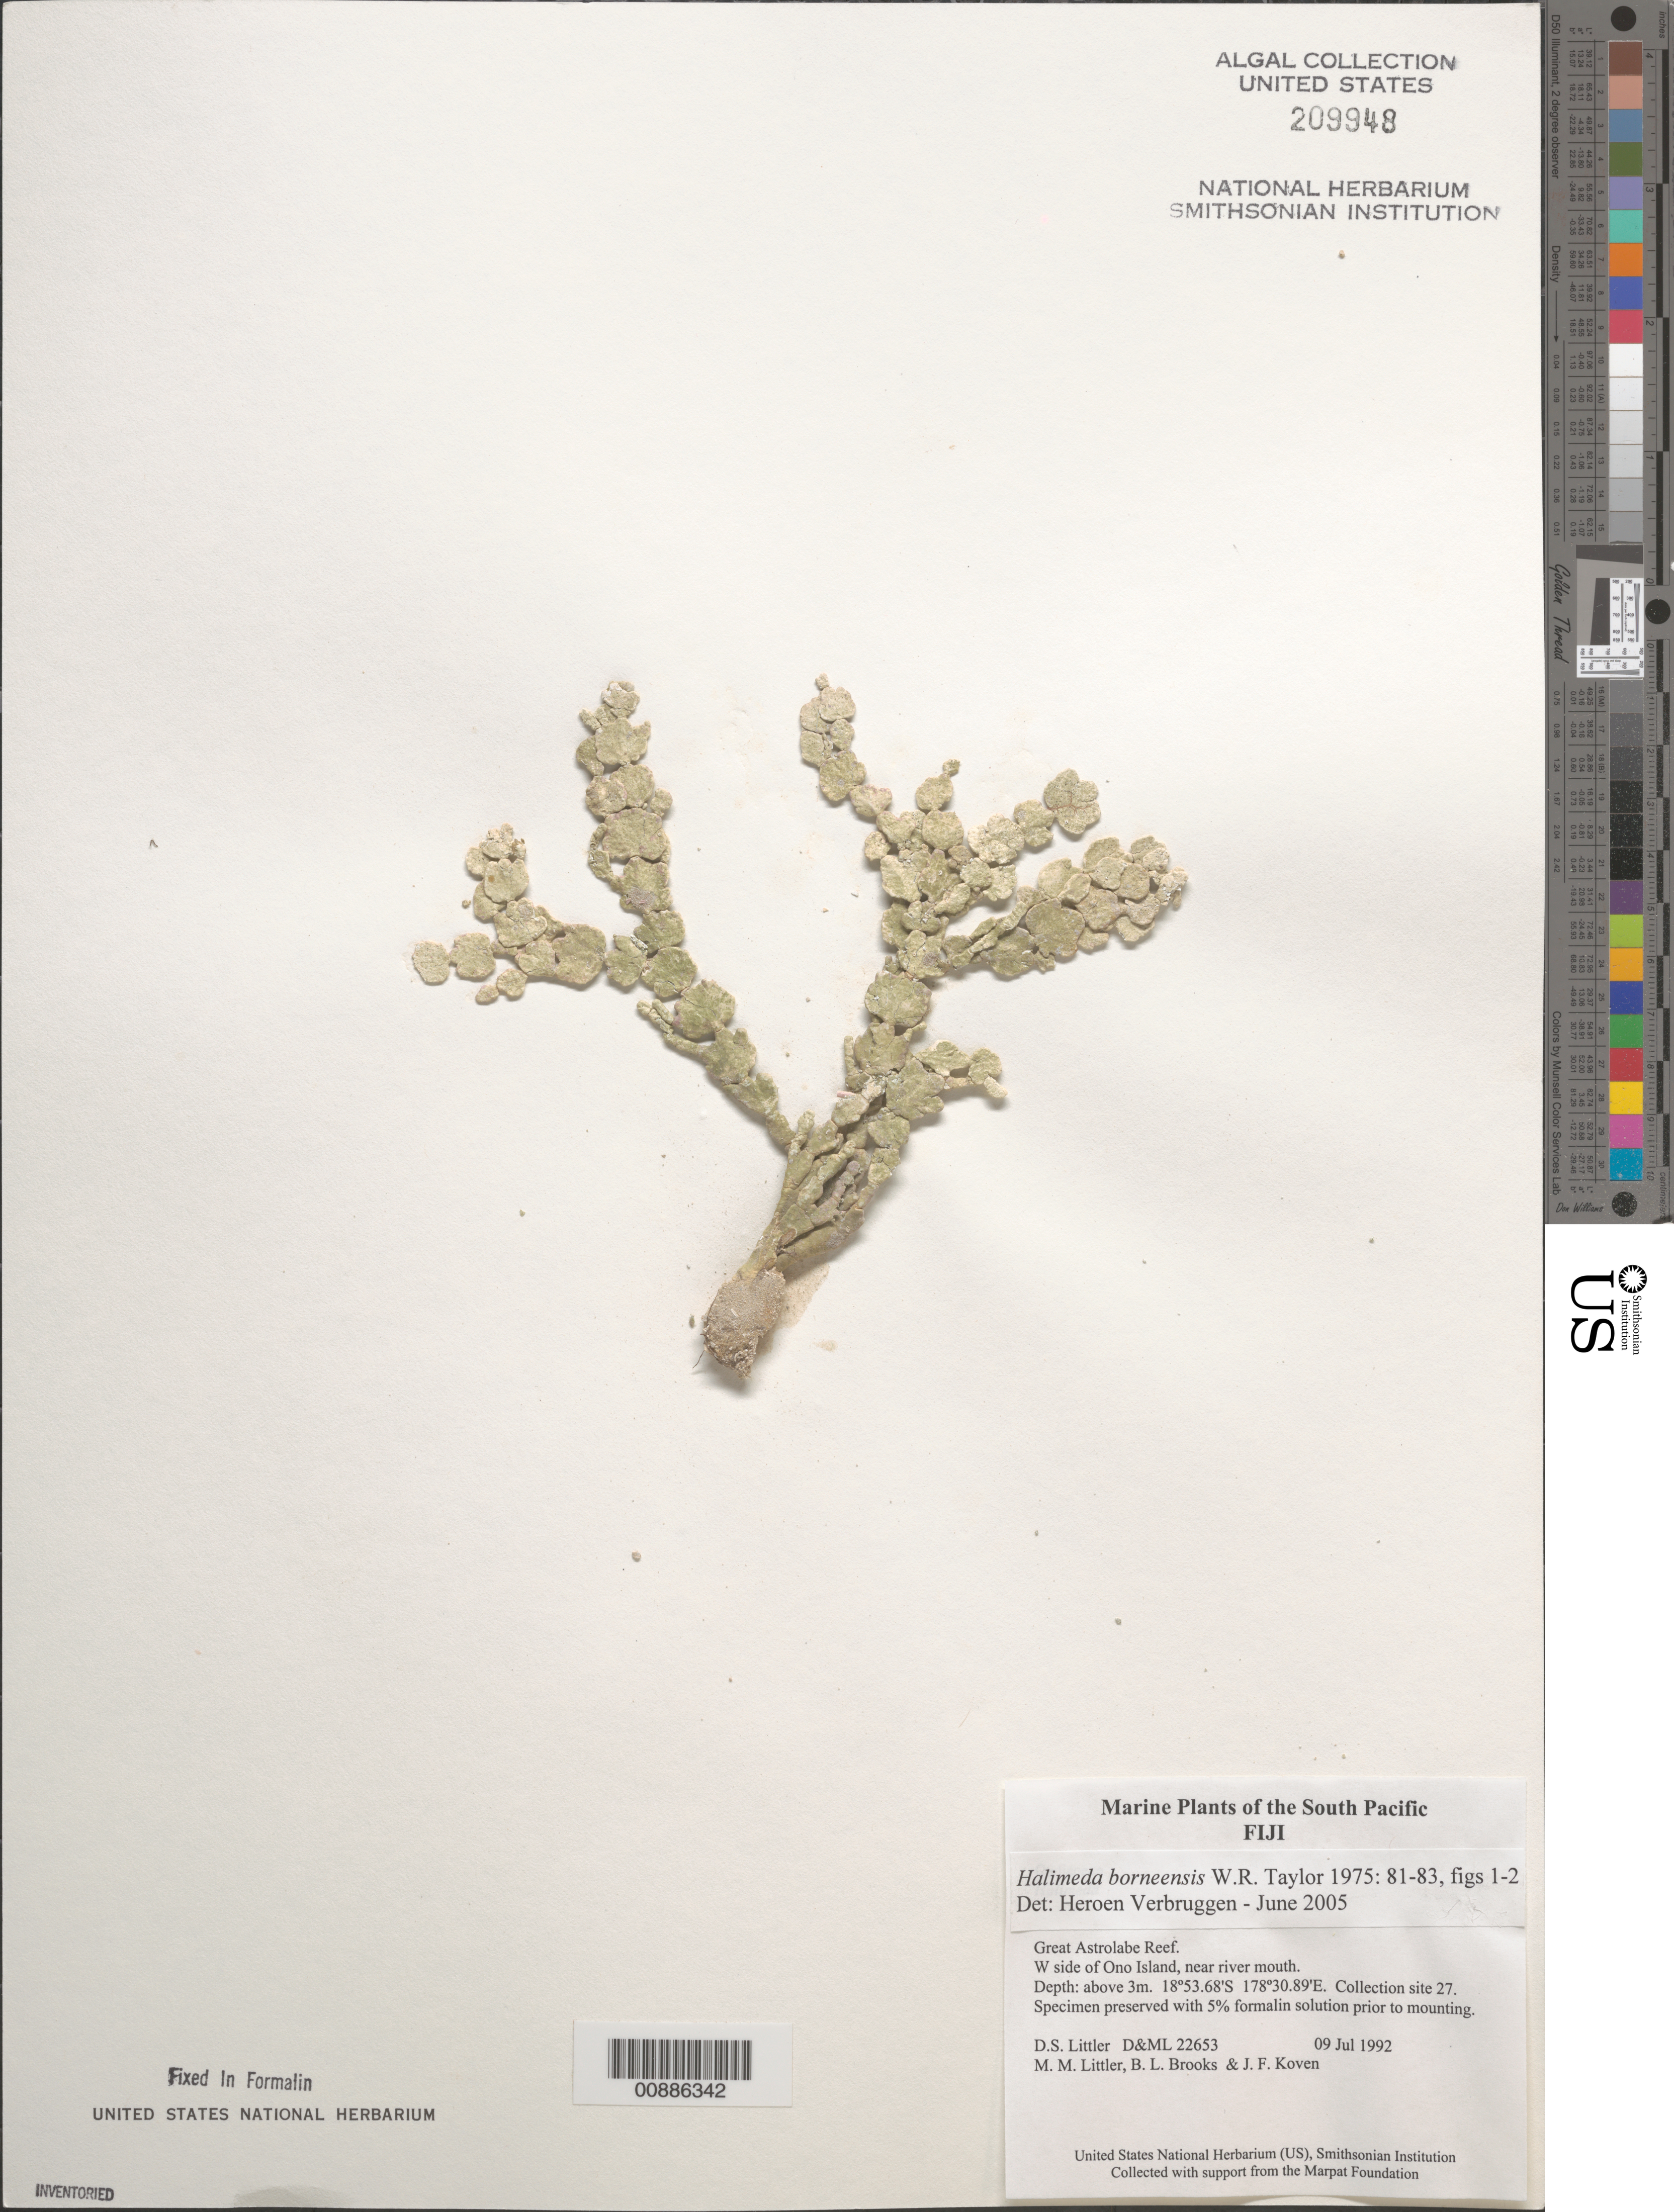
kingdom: Plantae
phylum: Chlorophyta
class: Ulvophyceae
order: Bryopsidales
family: Halimedaceae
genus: Halimeda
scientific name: Halimeda borneensis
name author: W.R. Taylor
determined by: Verbruggen, H.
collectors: D. S. Littler, M. M. Littler, B. Brooks & J. Koven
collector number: D&ML 22653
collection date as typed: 09 Jul 1992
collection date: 1992-07-09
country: Fiji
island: Ono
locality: Great Astrolabe Reef, west side of island, near river mouth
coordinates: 18 53.68'S, 178 30.89'E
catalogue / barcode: US 209948